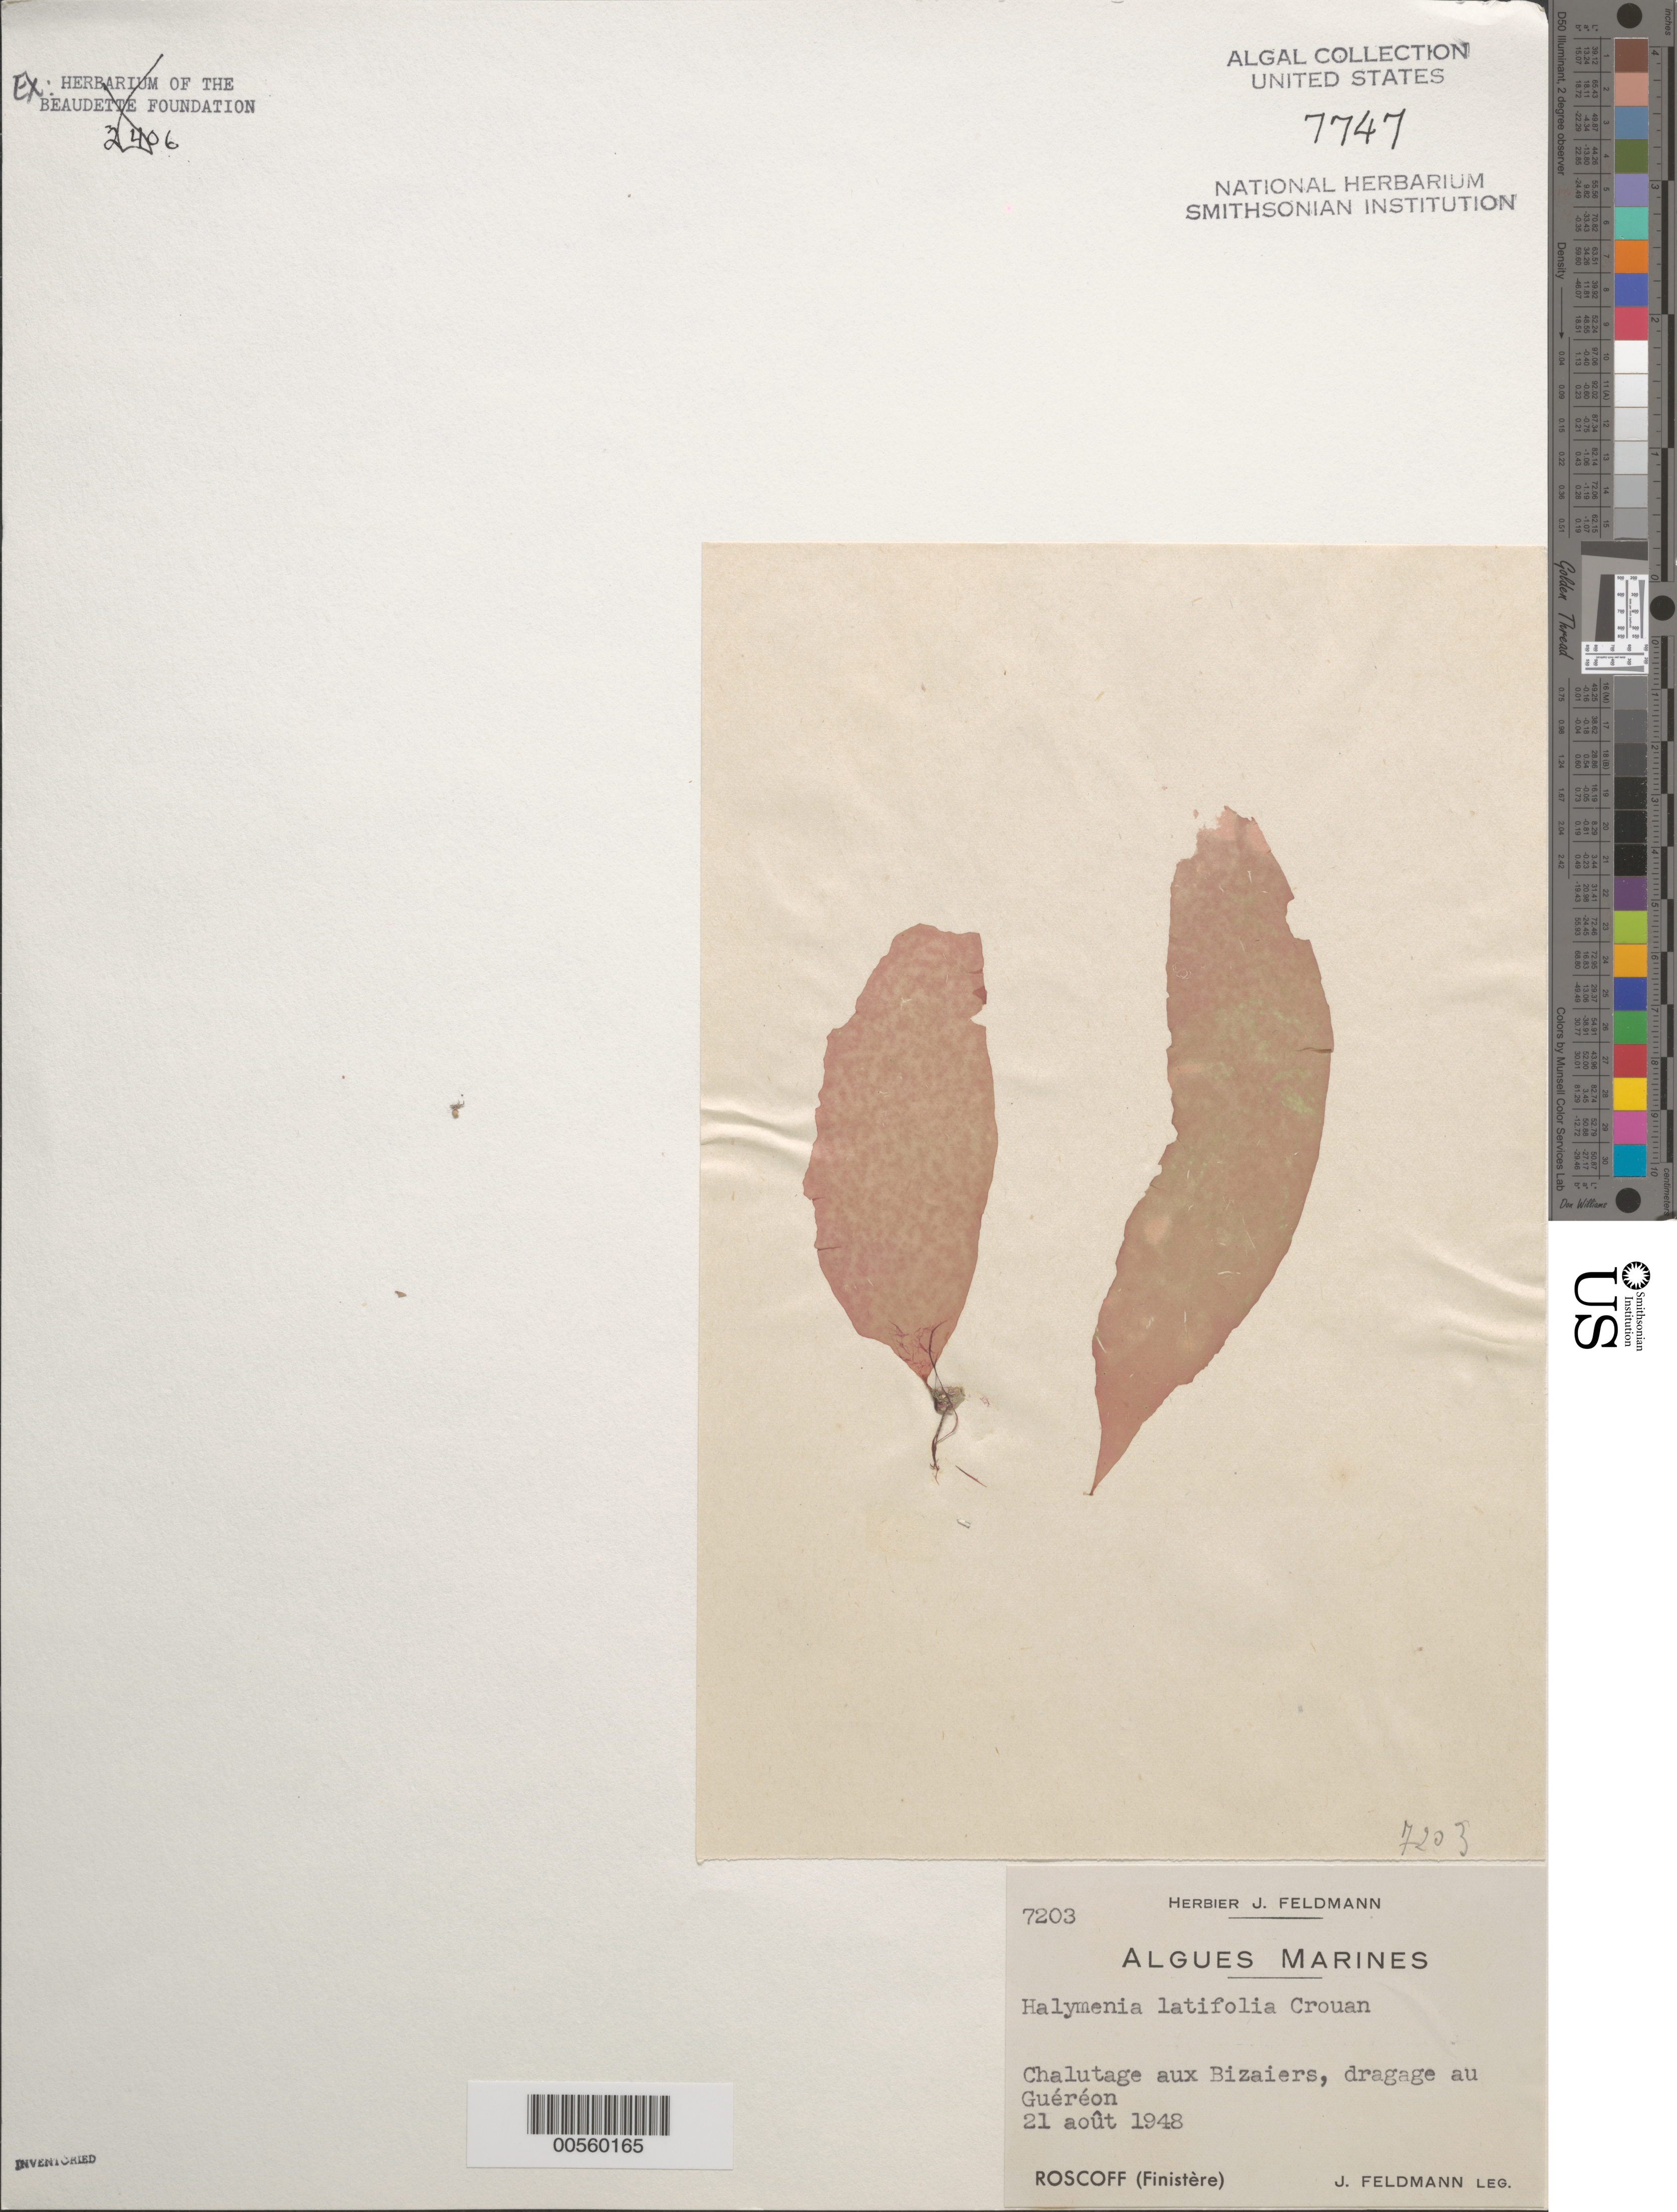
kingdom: Plantae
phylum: Rhodophyta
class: Florideophyceae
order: Halymeniales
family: Halymeniaceae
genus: Nesoia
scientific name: Nesoia latifolia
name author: (P. Crouan & H. Crouan ex Kützing) Lee & M.S. Kim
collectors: J. Feldmann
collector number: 7203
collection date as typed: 21 Aug 1948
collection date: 1948-08-21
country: France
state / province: Bretagne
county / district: Finistère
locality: Guereon, roscoff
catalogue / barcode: US 7747